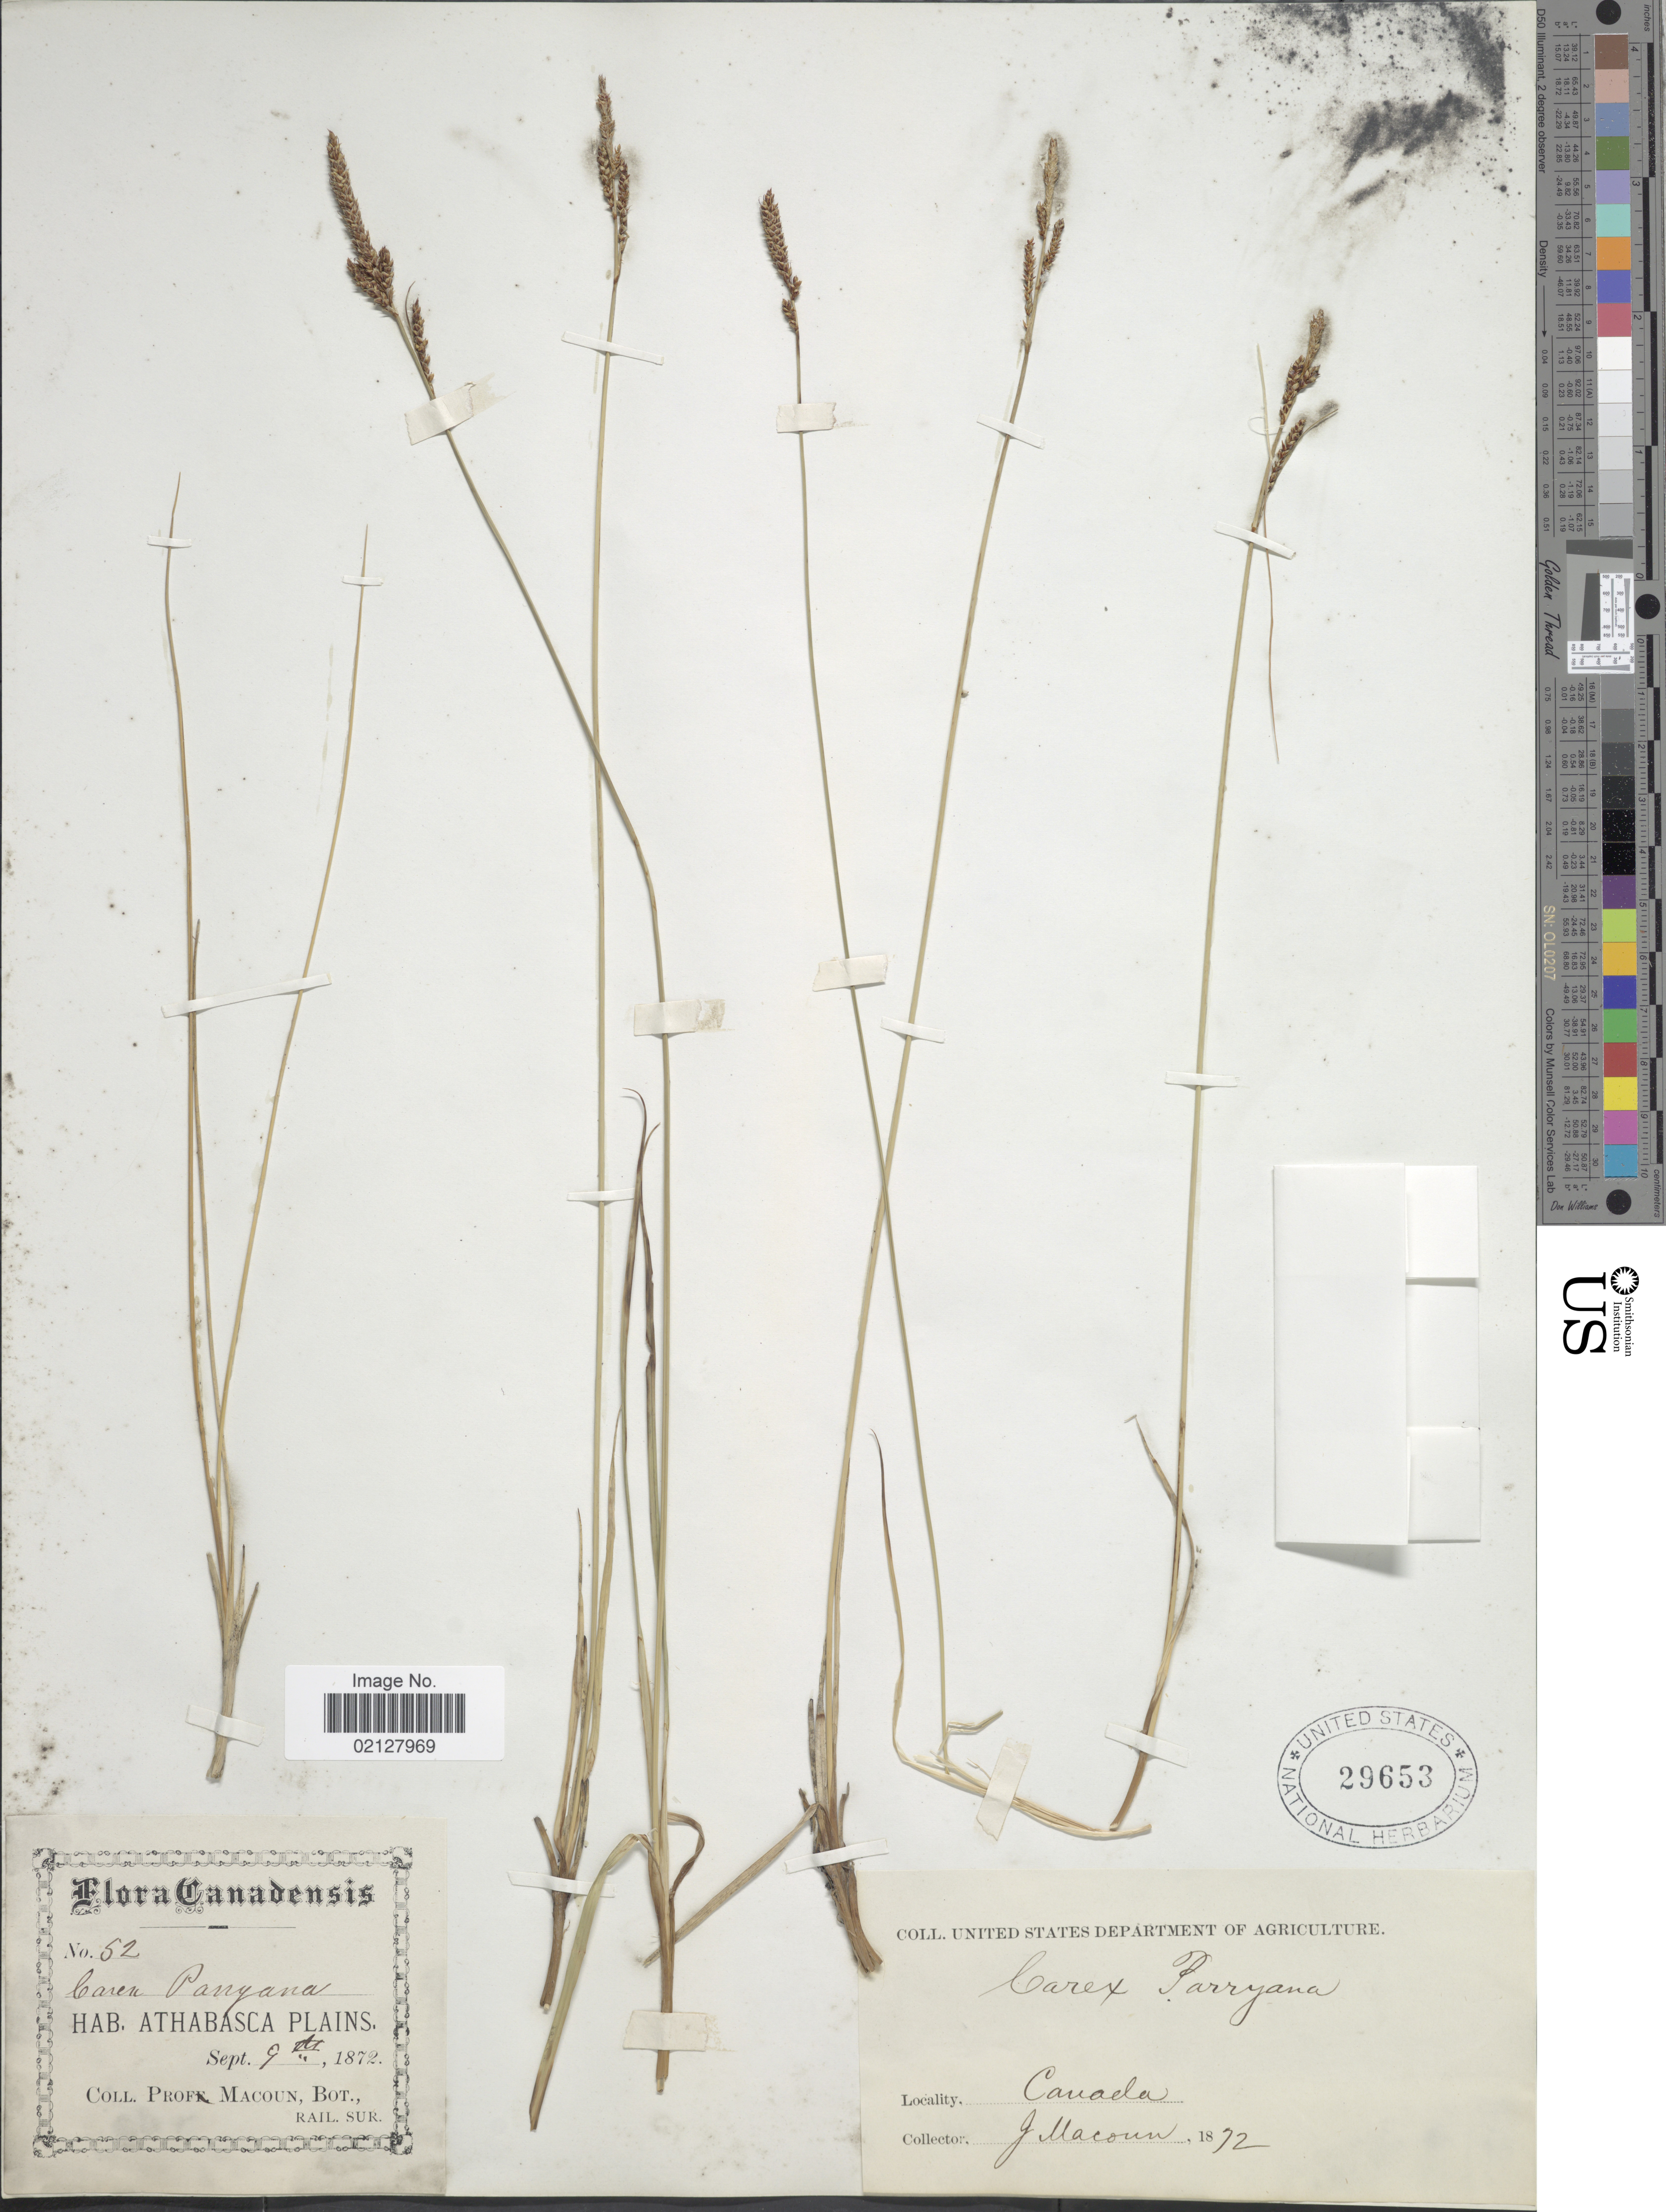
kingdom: Plantae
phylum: Tracheophyta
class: Liliopsida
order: Poales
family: Cyperaceae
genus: Carex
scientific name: Carex parryana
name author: Dewey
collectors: J. Macoun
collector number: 52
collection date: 1872-09-09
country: Canada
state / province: Alberta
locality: Athabasca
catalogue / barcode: US 29653